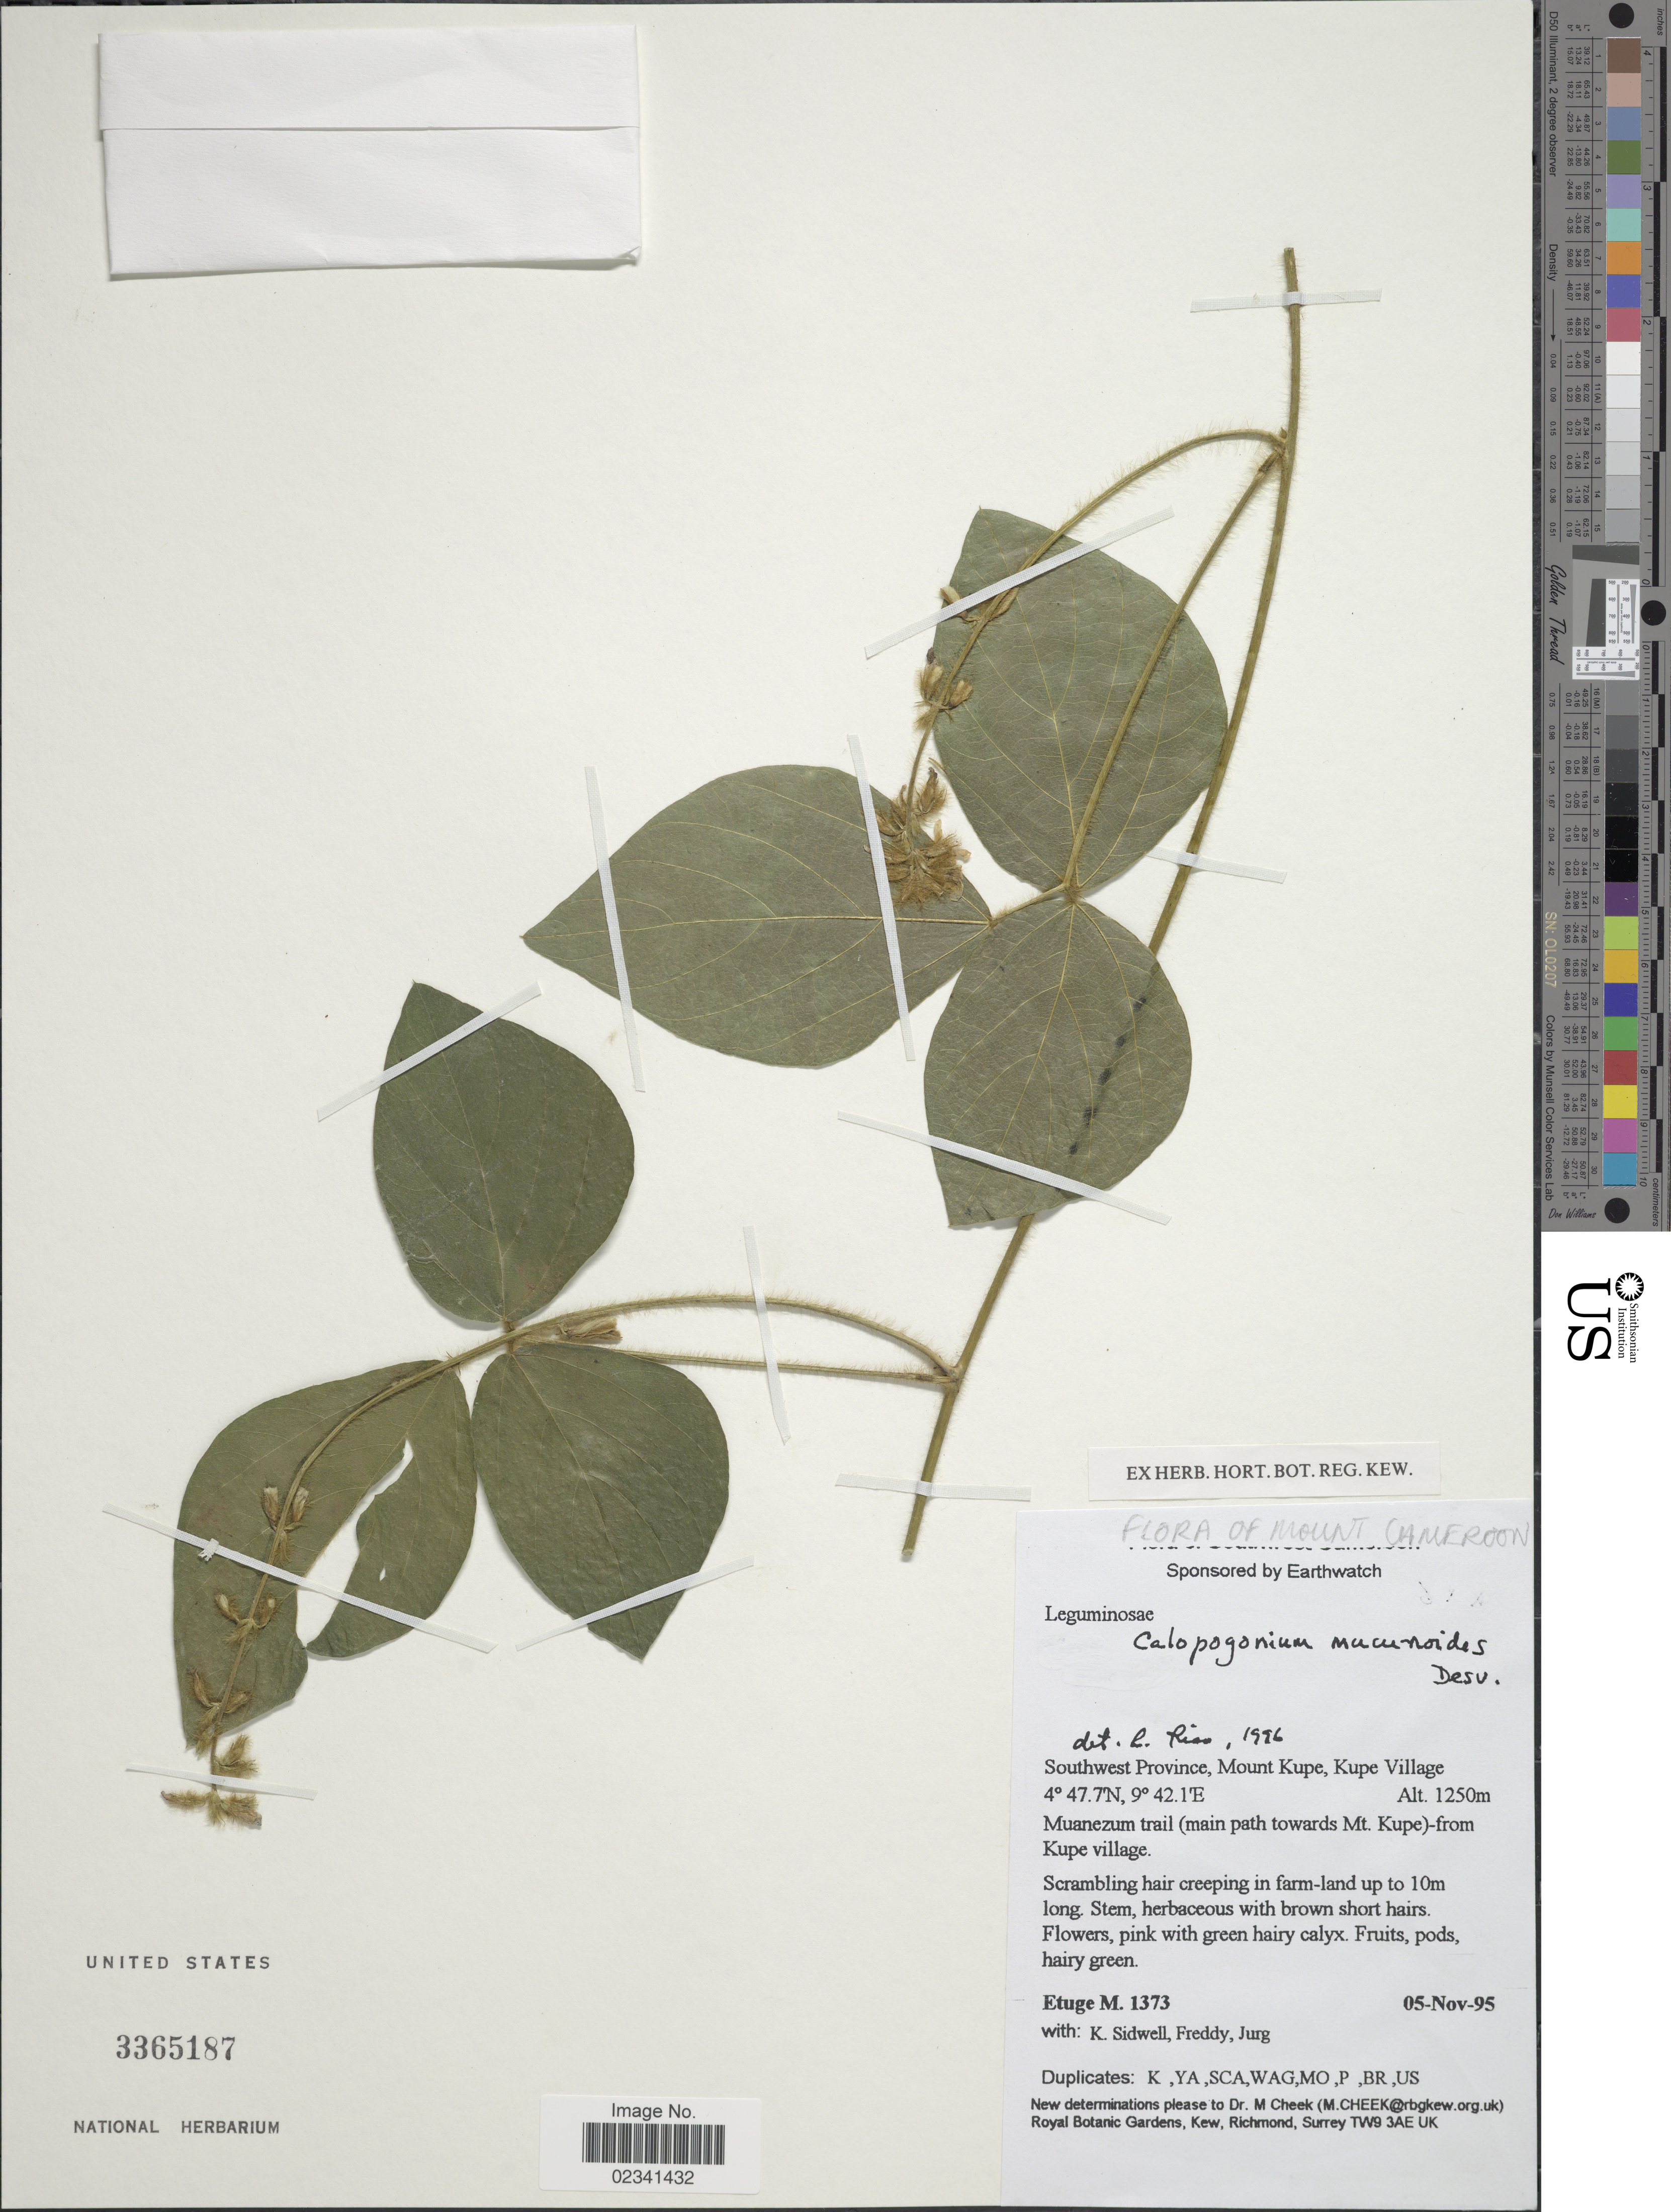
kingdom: Plantae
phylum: Tracheophyta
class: Magnoliopsida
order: Fabales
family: Fabaceae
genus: Calopogonium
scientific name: Calopogonium mucunoides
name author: Desv.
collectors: M. Etuge, K. Sidwell, -. Freddy & Jurg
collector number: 1373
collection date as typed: Transcribed d/m/y: 5/11/95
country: Cameroon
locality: Mount Cameroon, Southwest Province, Mount Kupe, Kupe Village, Muanezum trail (main path towards Mt. Jupe)- from Kupe village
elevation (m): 1250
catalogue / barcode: US 3365187